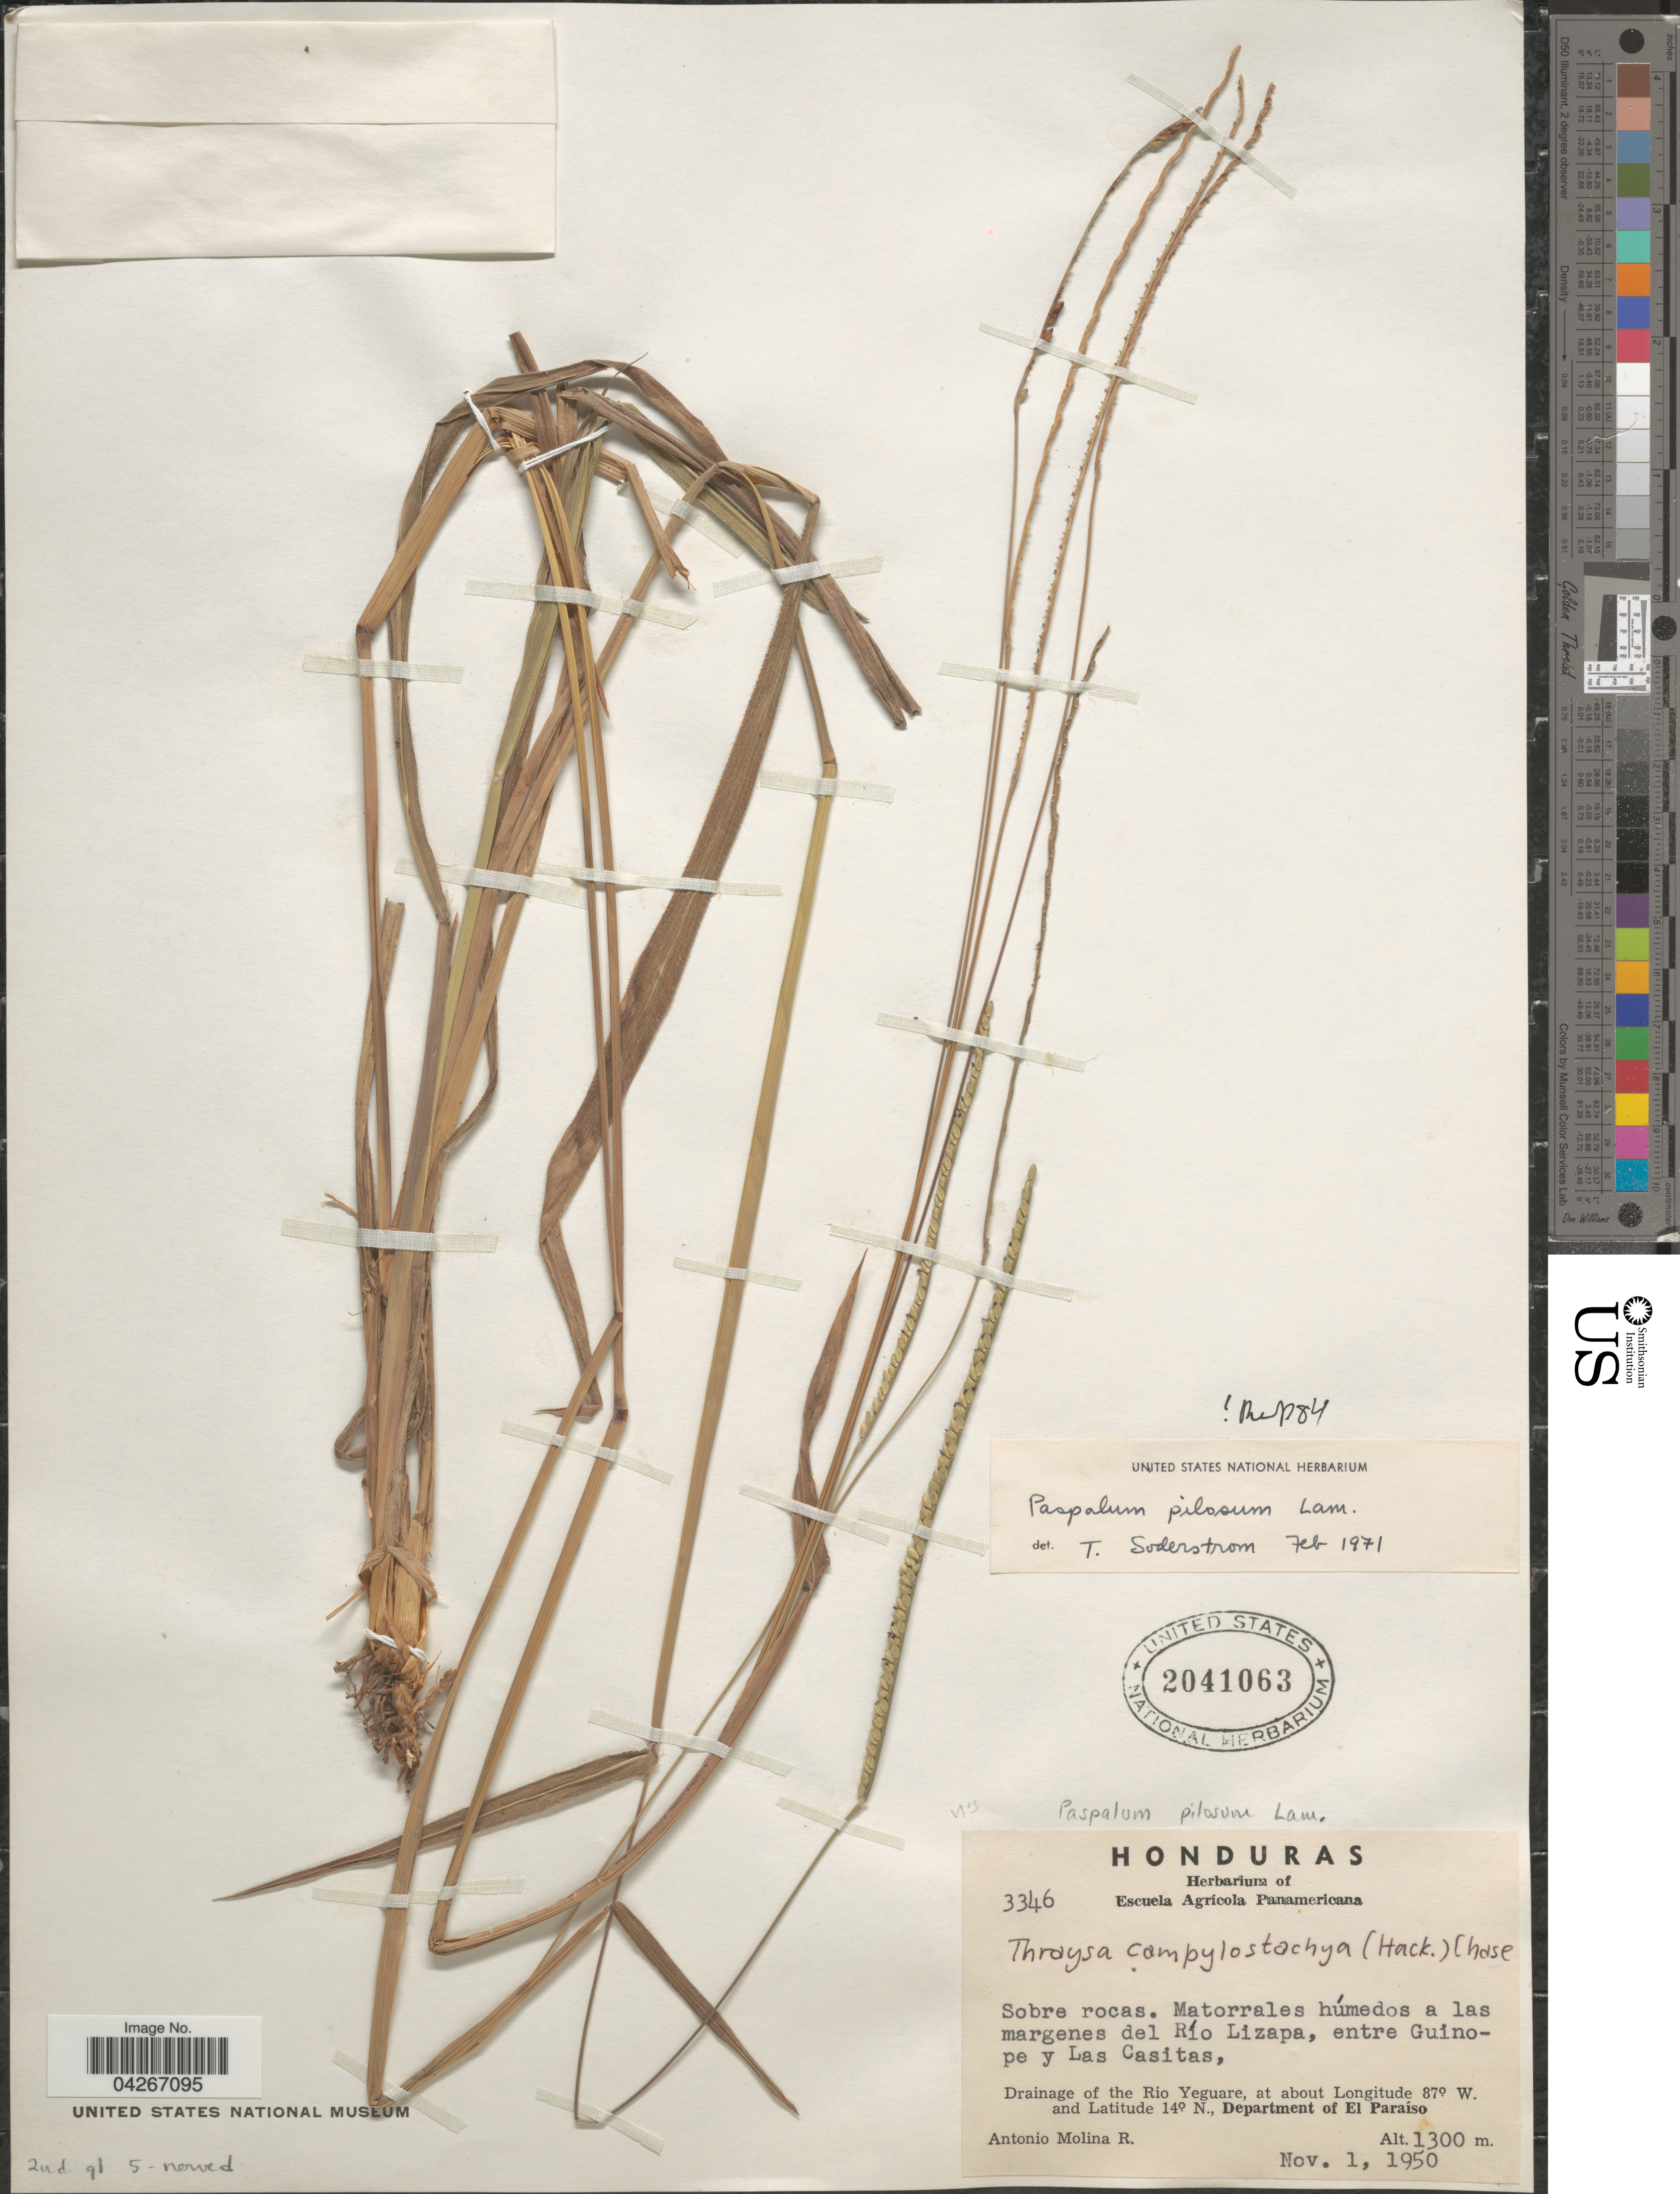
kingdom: Plantae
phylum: Tracheophyta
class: Liliopsida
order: Poales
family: Poaceae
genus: Paspalum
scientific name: Paspalum pilosum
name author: Lam.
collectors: A. Molina R.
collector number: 3346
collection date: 1950-11-01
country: Honduras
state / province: El Paraiso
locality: Matorrales húmedos a las margenes del Río Lizapa, entre Guinope y Las Casitas. Drainage of the Rio Yeguare, Department of El Paraíso.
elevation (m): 1300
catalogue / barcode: US 2041063